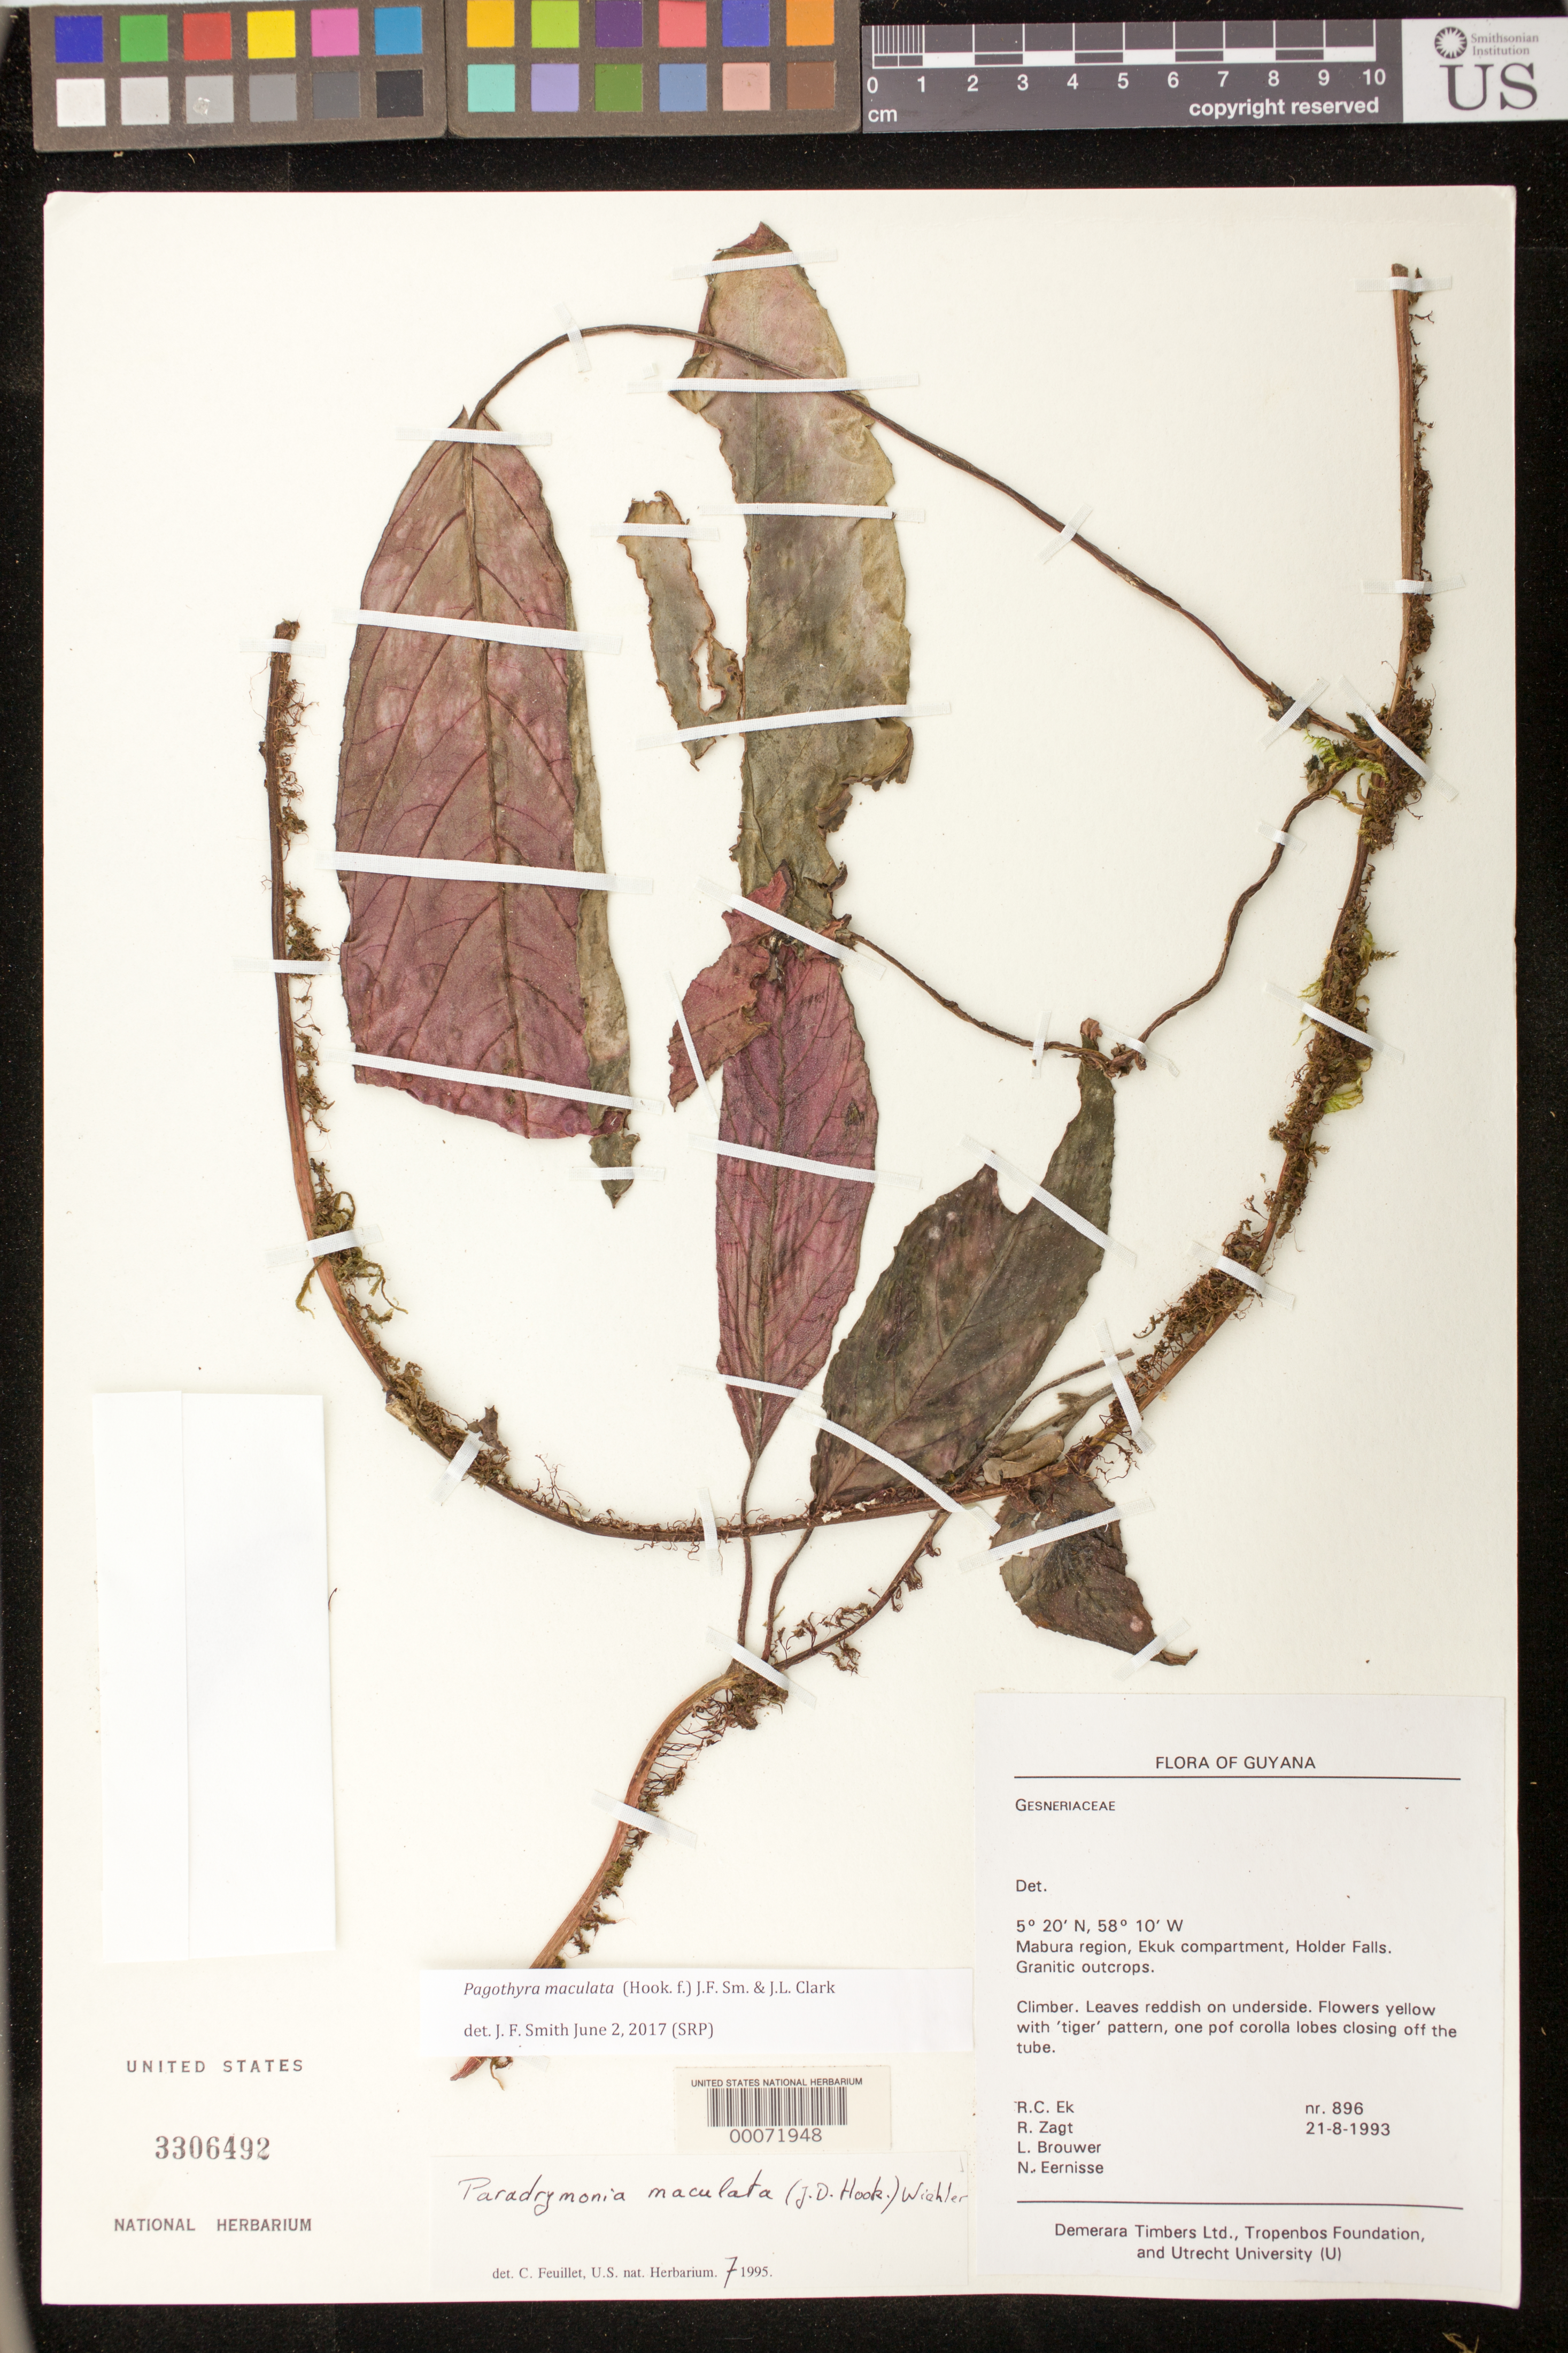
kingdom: Plantae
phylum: Tracheophyta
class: Magnoliopsida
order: Lamiales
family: Gesneriaceae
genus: Pagothyra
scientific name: Pagothyra maculata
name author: (Hook. f.) J.F. Sm. & J.L. Clark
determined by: Smith, J. F.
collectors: R. C. Ek, R. Zagt, L. Brouwer & N. Eernisse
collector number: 896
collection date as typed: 21 Aug 1993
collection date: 1993-08-21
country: Guyana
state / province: U. Demerara-Berbice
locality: Mabura region, Ekuk compartment, Holder Falls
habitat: Granitic outcrops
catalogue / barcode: US 3306492